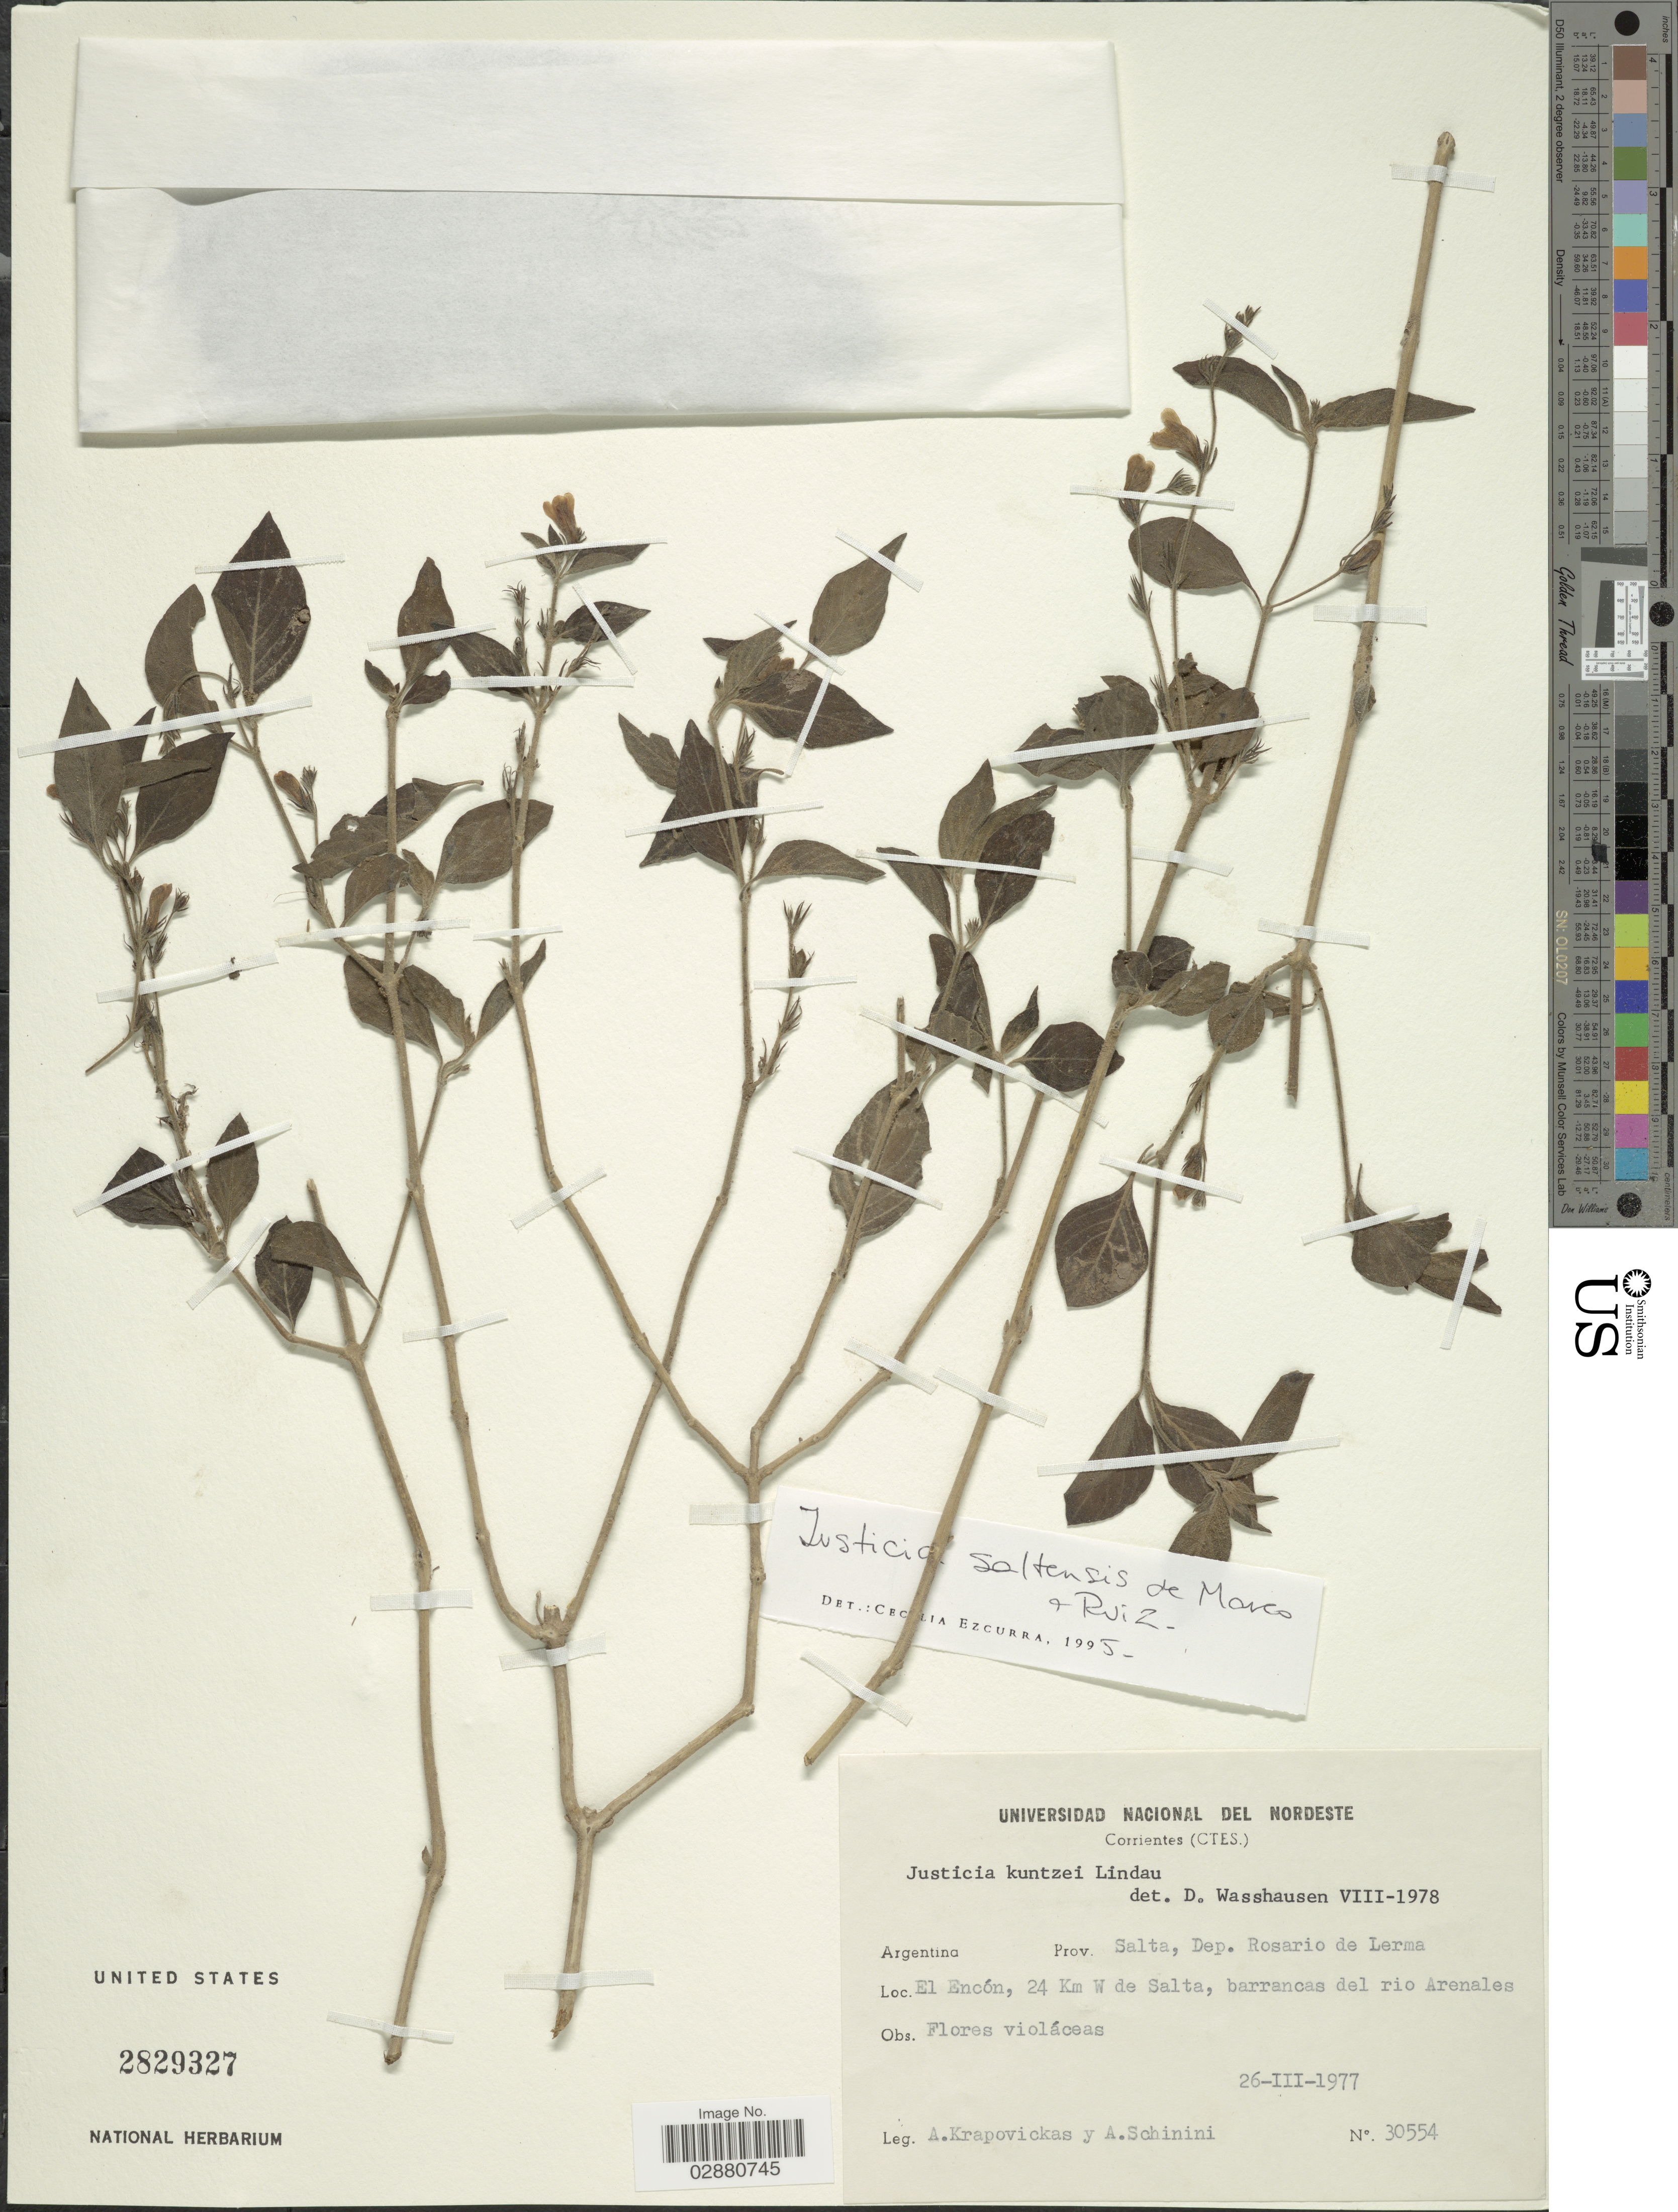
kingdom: Plantae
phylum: Tracheophyta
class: Magnoliopsida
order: Lamiales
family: Acanthaceae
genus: Justicia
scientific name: Justicia saltensis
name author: T. Ruíz & De Marco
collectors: A. Krapovickas & A. Schinini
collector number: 30554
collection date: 1977-03-26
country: Argentina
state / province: Salta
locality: Dep. Rosario de Lerma. El Encón, 24 Km W de Salta, barrancas del rio Arenales.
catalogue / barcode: US 2829327